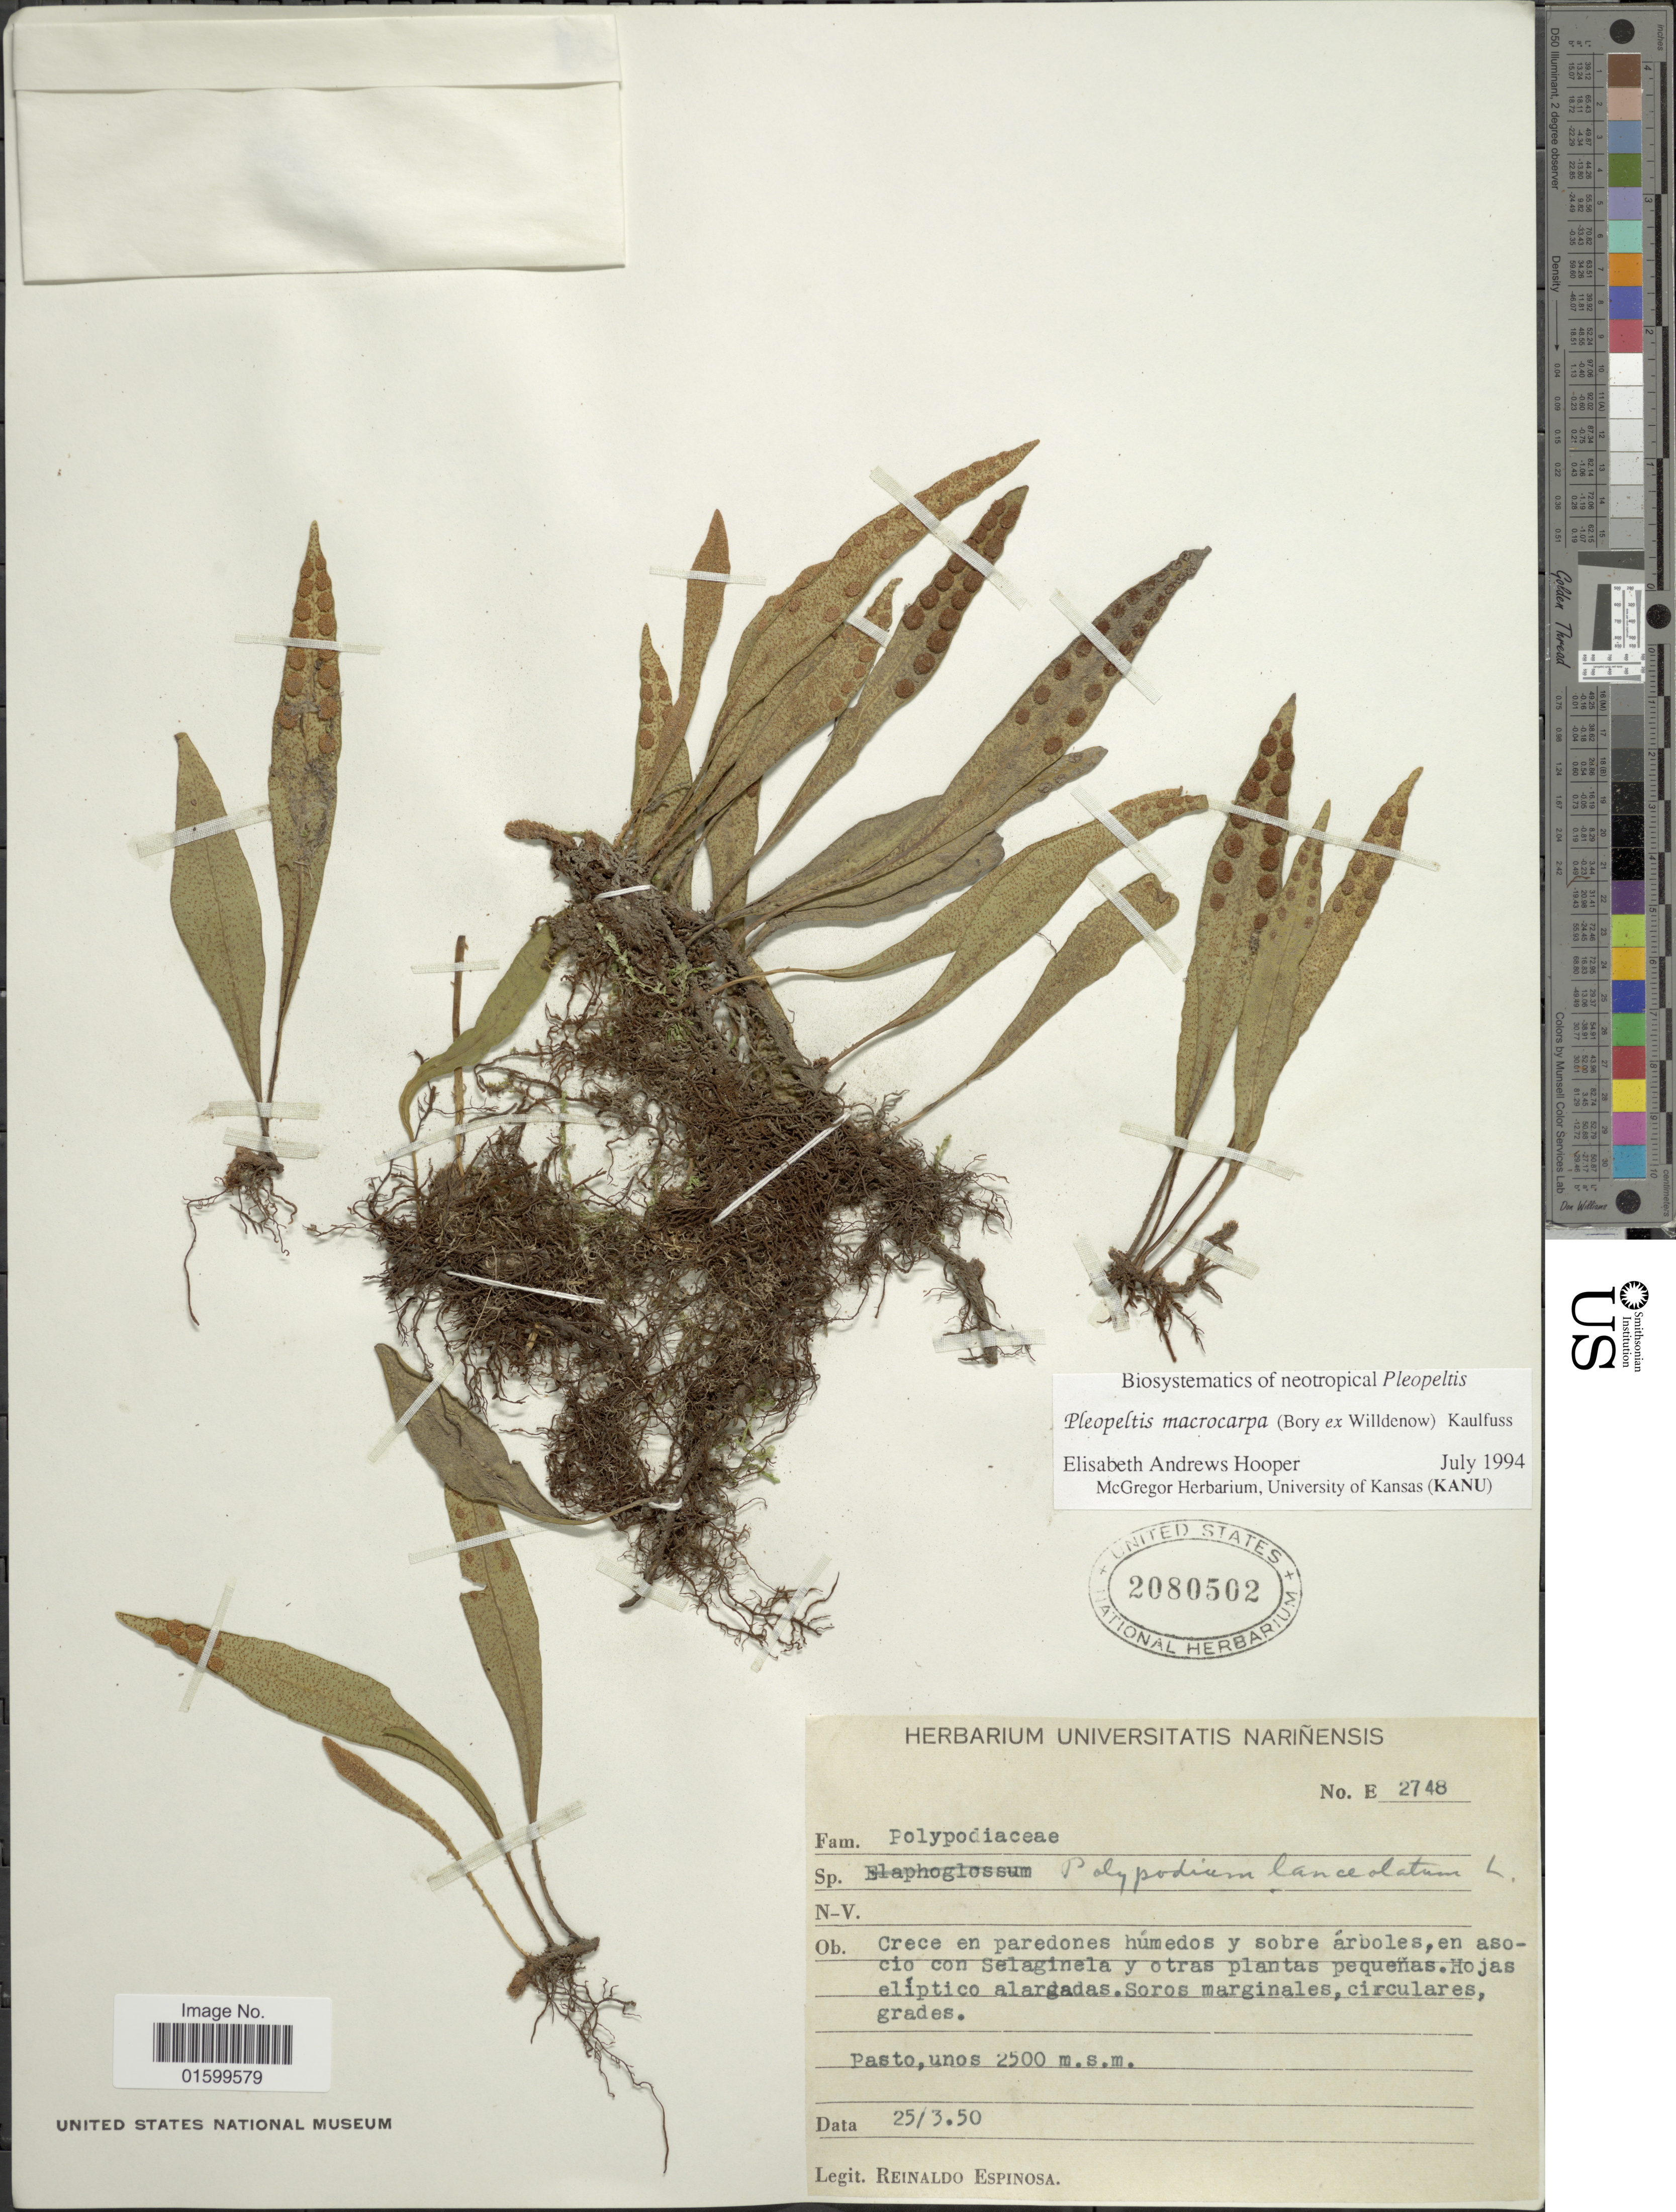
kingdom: Plantae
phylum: Tracheophyta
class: Polypodiopsida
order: Polypodiales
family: Polypodiaceae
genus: Pleopeltis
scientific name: Pleopeltis macrocarpa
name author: (Bory ex Willd.) Kaulf.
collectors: R. Espinosa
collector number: E2748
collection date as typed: Transcribed d/m/y: 25/3/50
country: Colombia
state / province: Nariño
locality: En asocio con Selaginela, Pasto [unsure placement]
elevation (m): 2500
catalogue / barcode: US 2080502